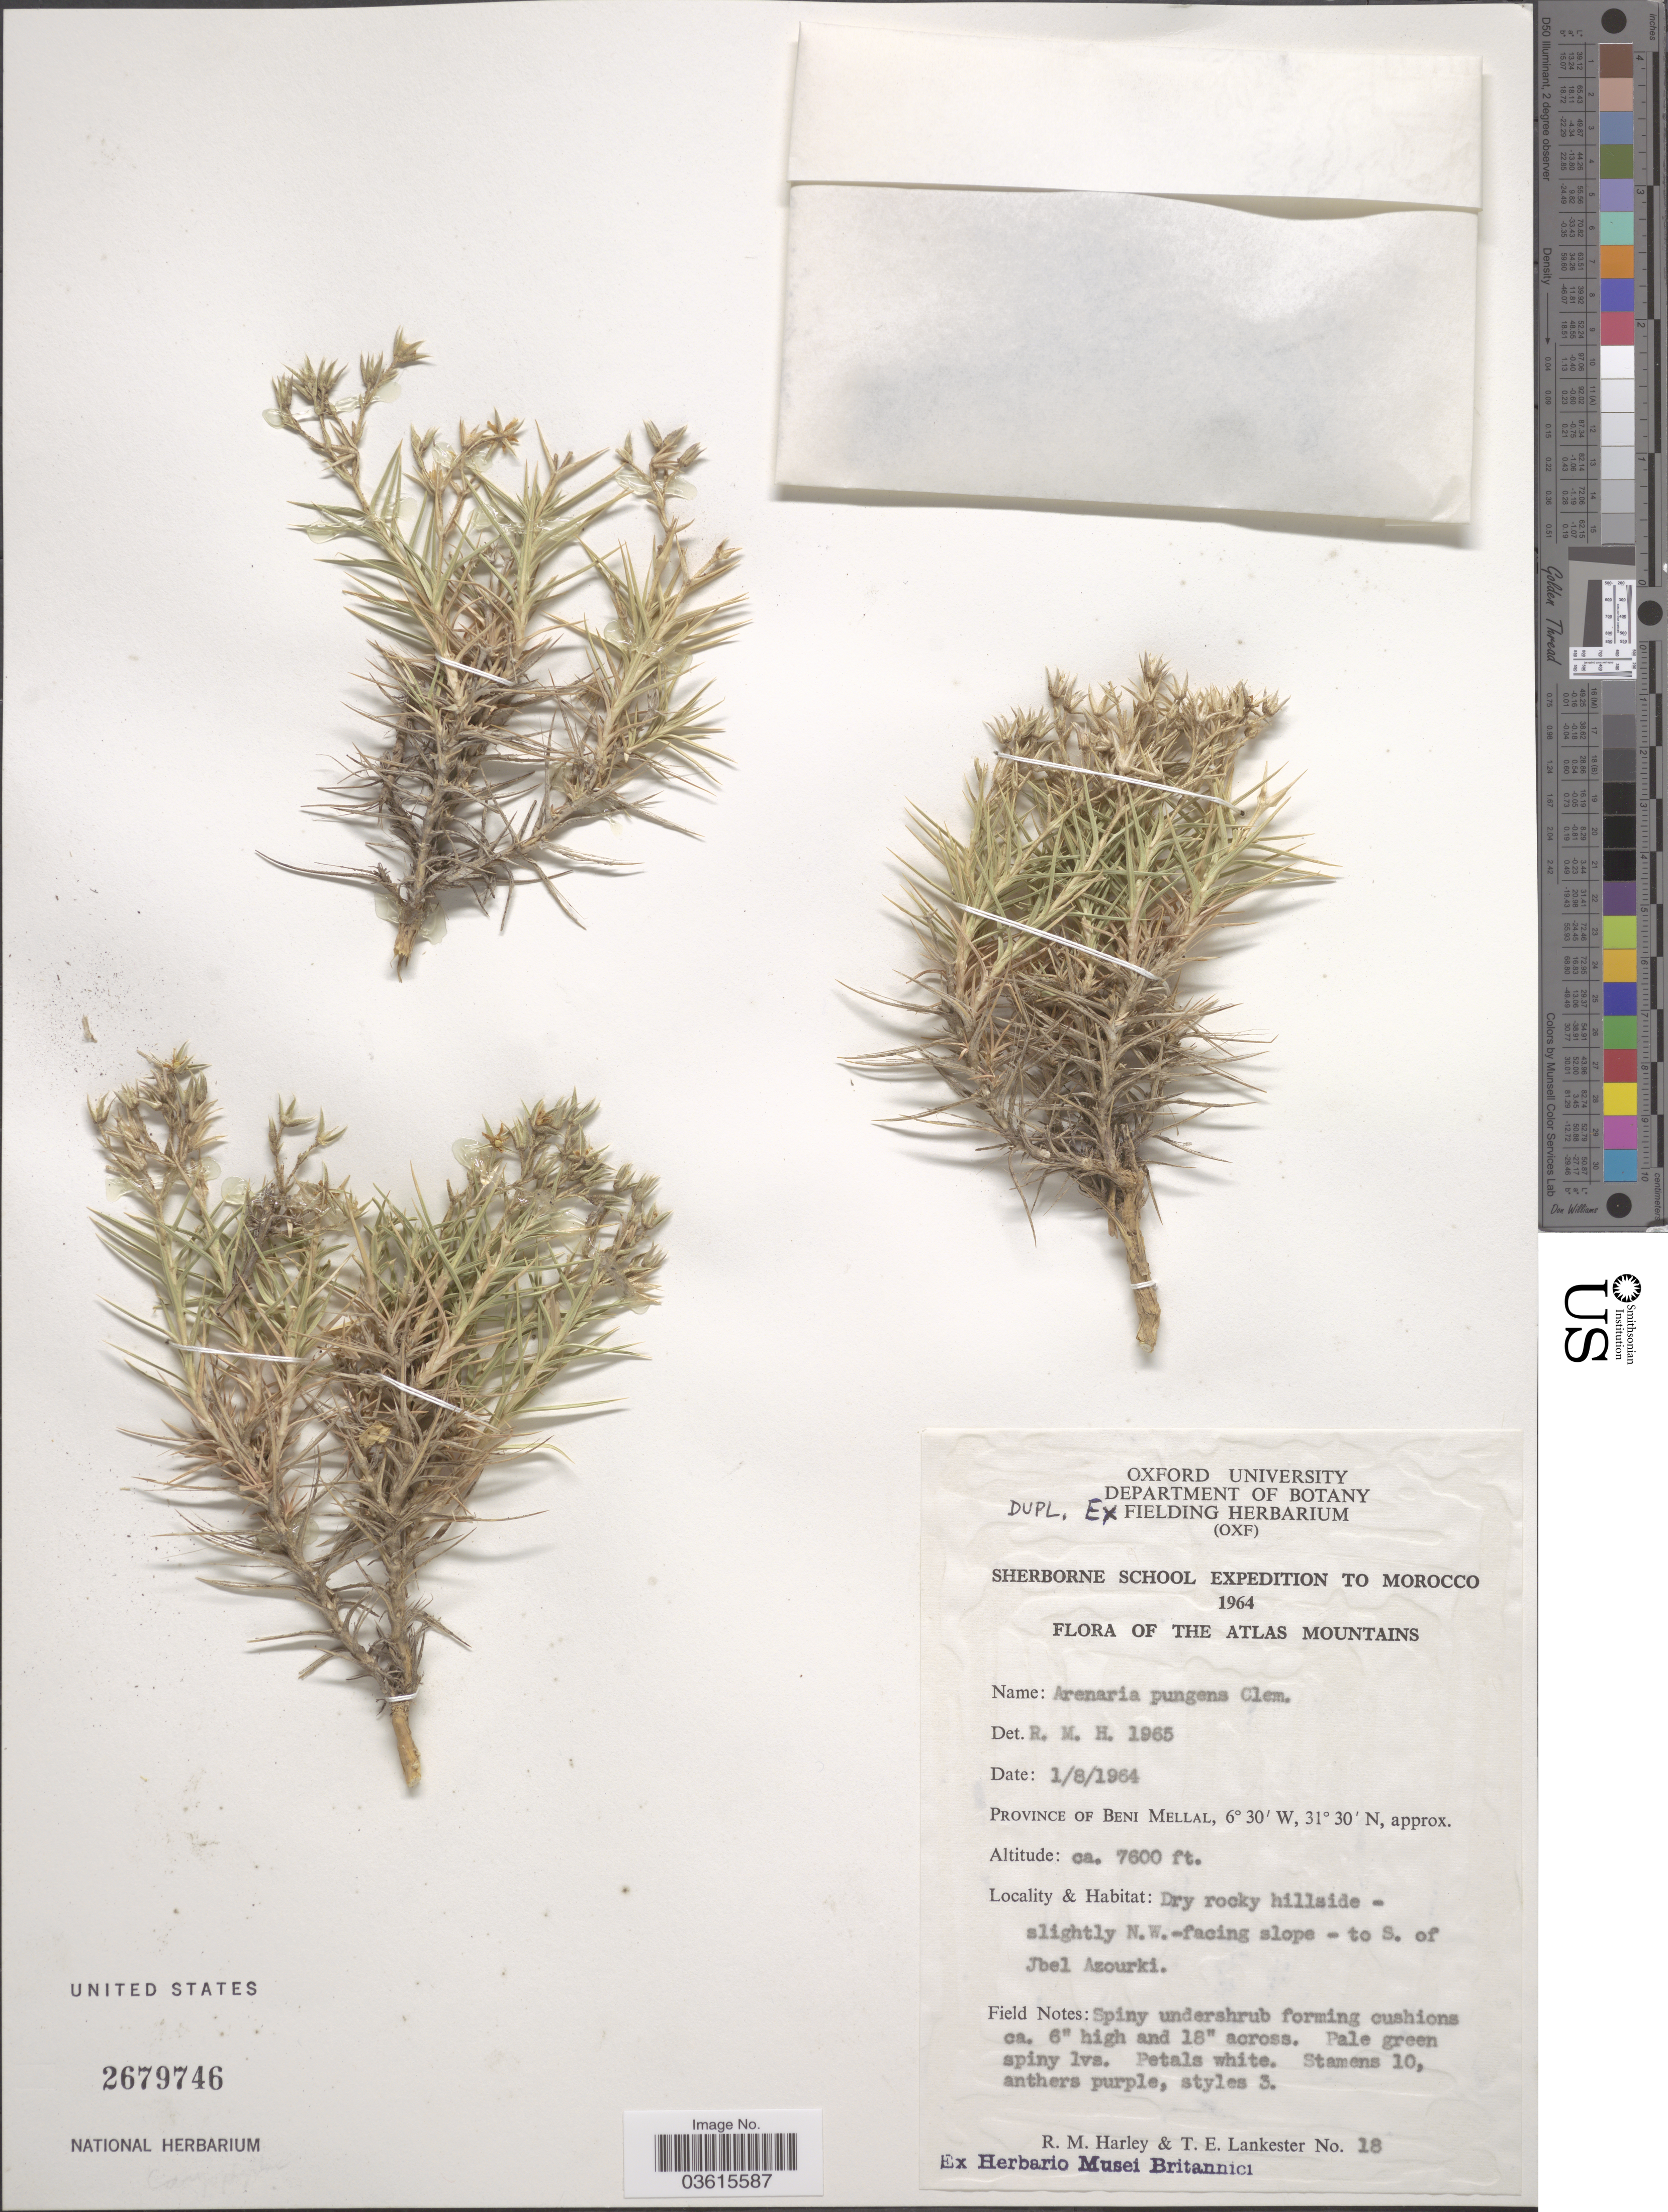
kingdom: Plantae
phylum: Tracheophyta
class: Magnoliopsida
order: Caryophyllales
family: Caryophyllaceae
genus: Arenaria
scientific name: Arenaria pungens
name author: Clemente ex Lag.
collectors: R. M. Harley & T. Lankester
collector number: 18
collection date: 1964-08-01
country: Morocco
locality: The Atlas Mountains. Province of Beni Mellal. Dry rocky hillside - slightly N.W. - facing slope - to S. of Jbel Azourki.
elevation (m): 2316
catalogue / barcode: US 2679746